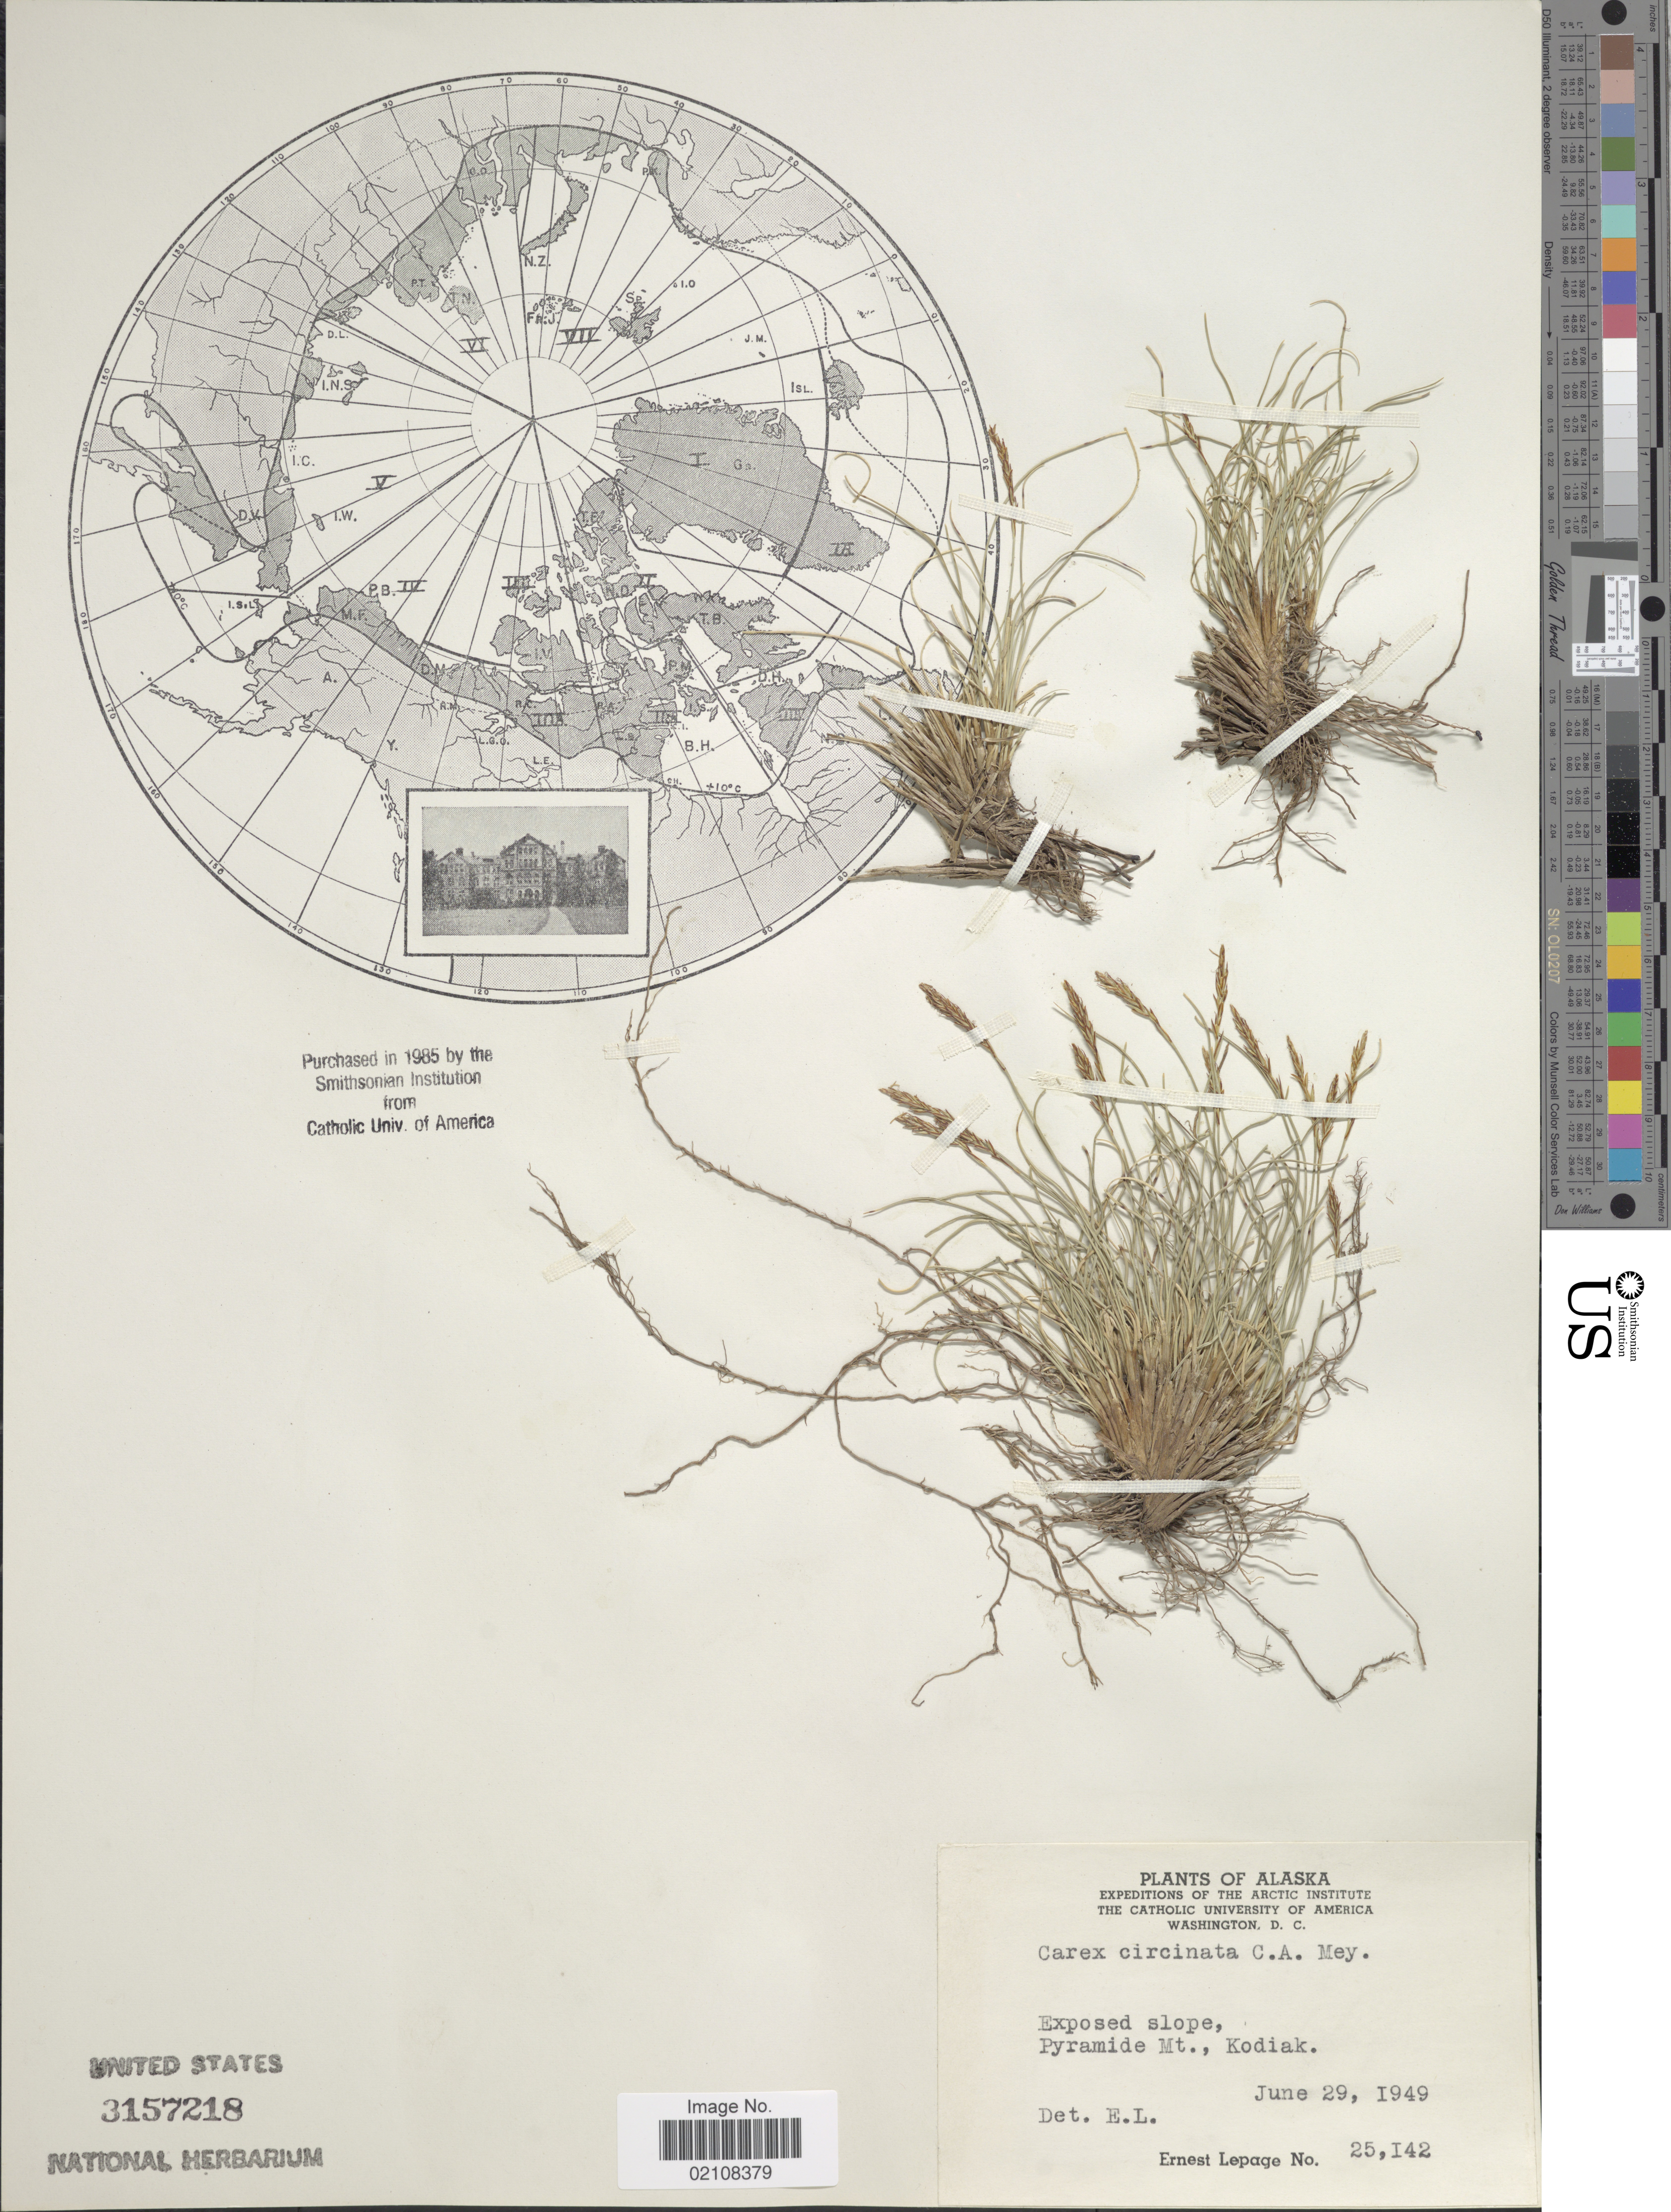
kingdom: Plantae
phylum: Tracheophyta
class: Liliopsida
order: Poales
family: Cyperaceae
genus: Carex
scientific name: Carex circinata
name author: C.A. Mey.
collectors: E. Lepage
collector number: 25142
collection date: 1949-06-29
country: United States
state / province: Alaska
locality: Exposed, Pyramide Mt., Kodiak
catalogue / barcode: US 3157218